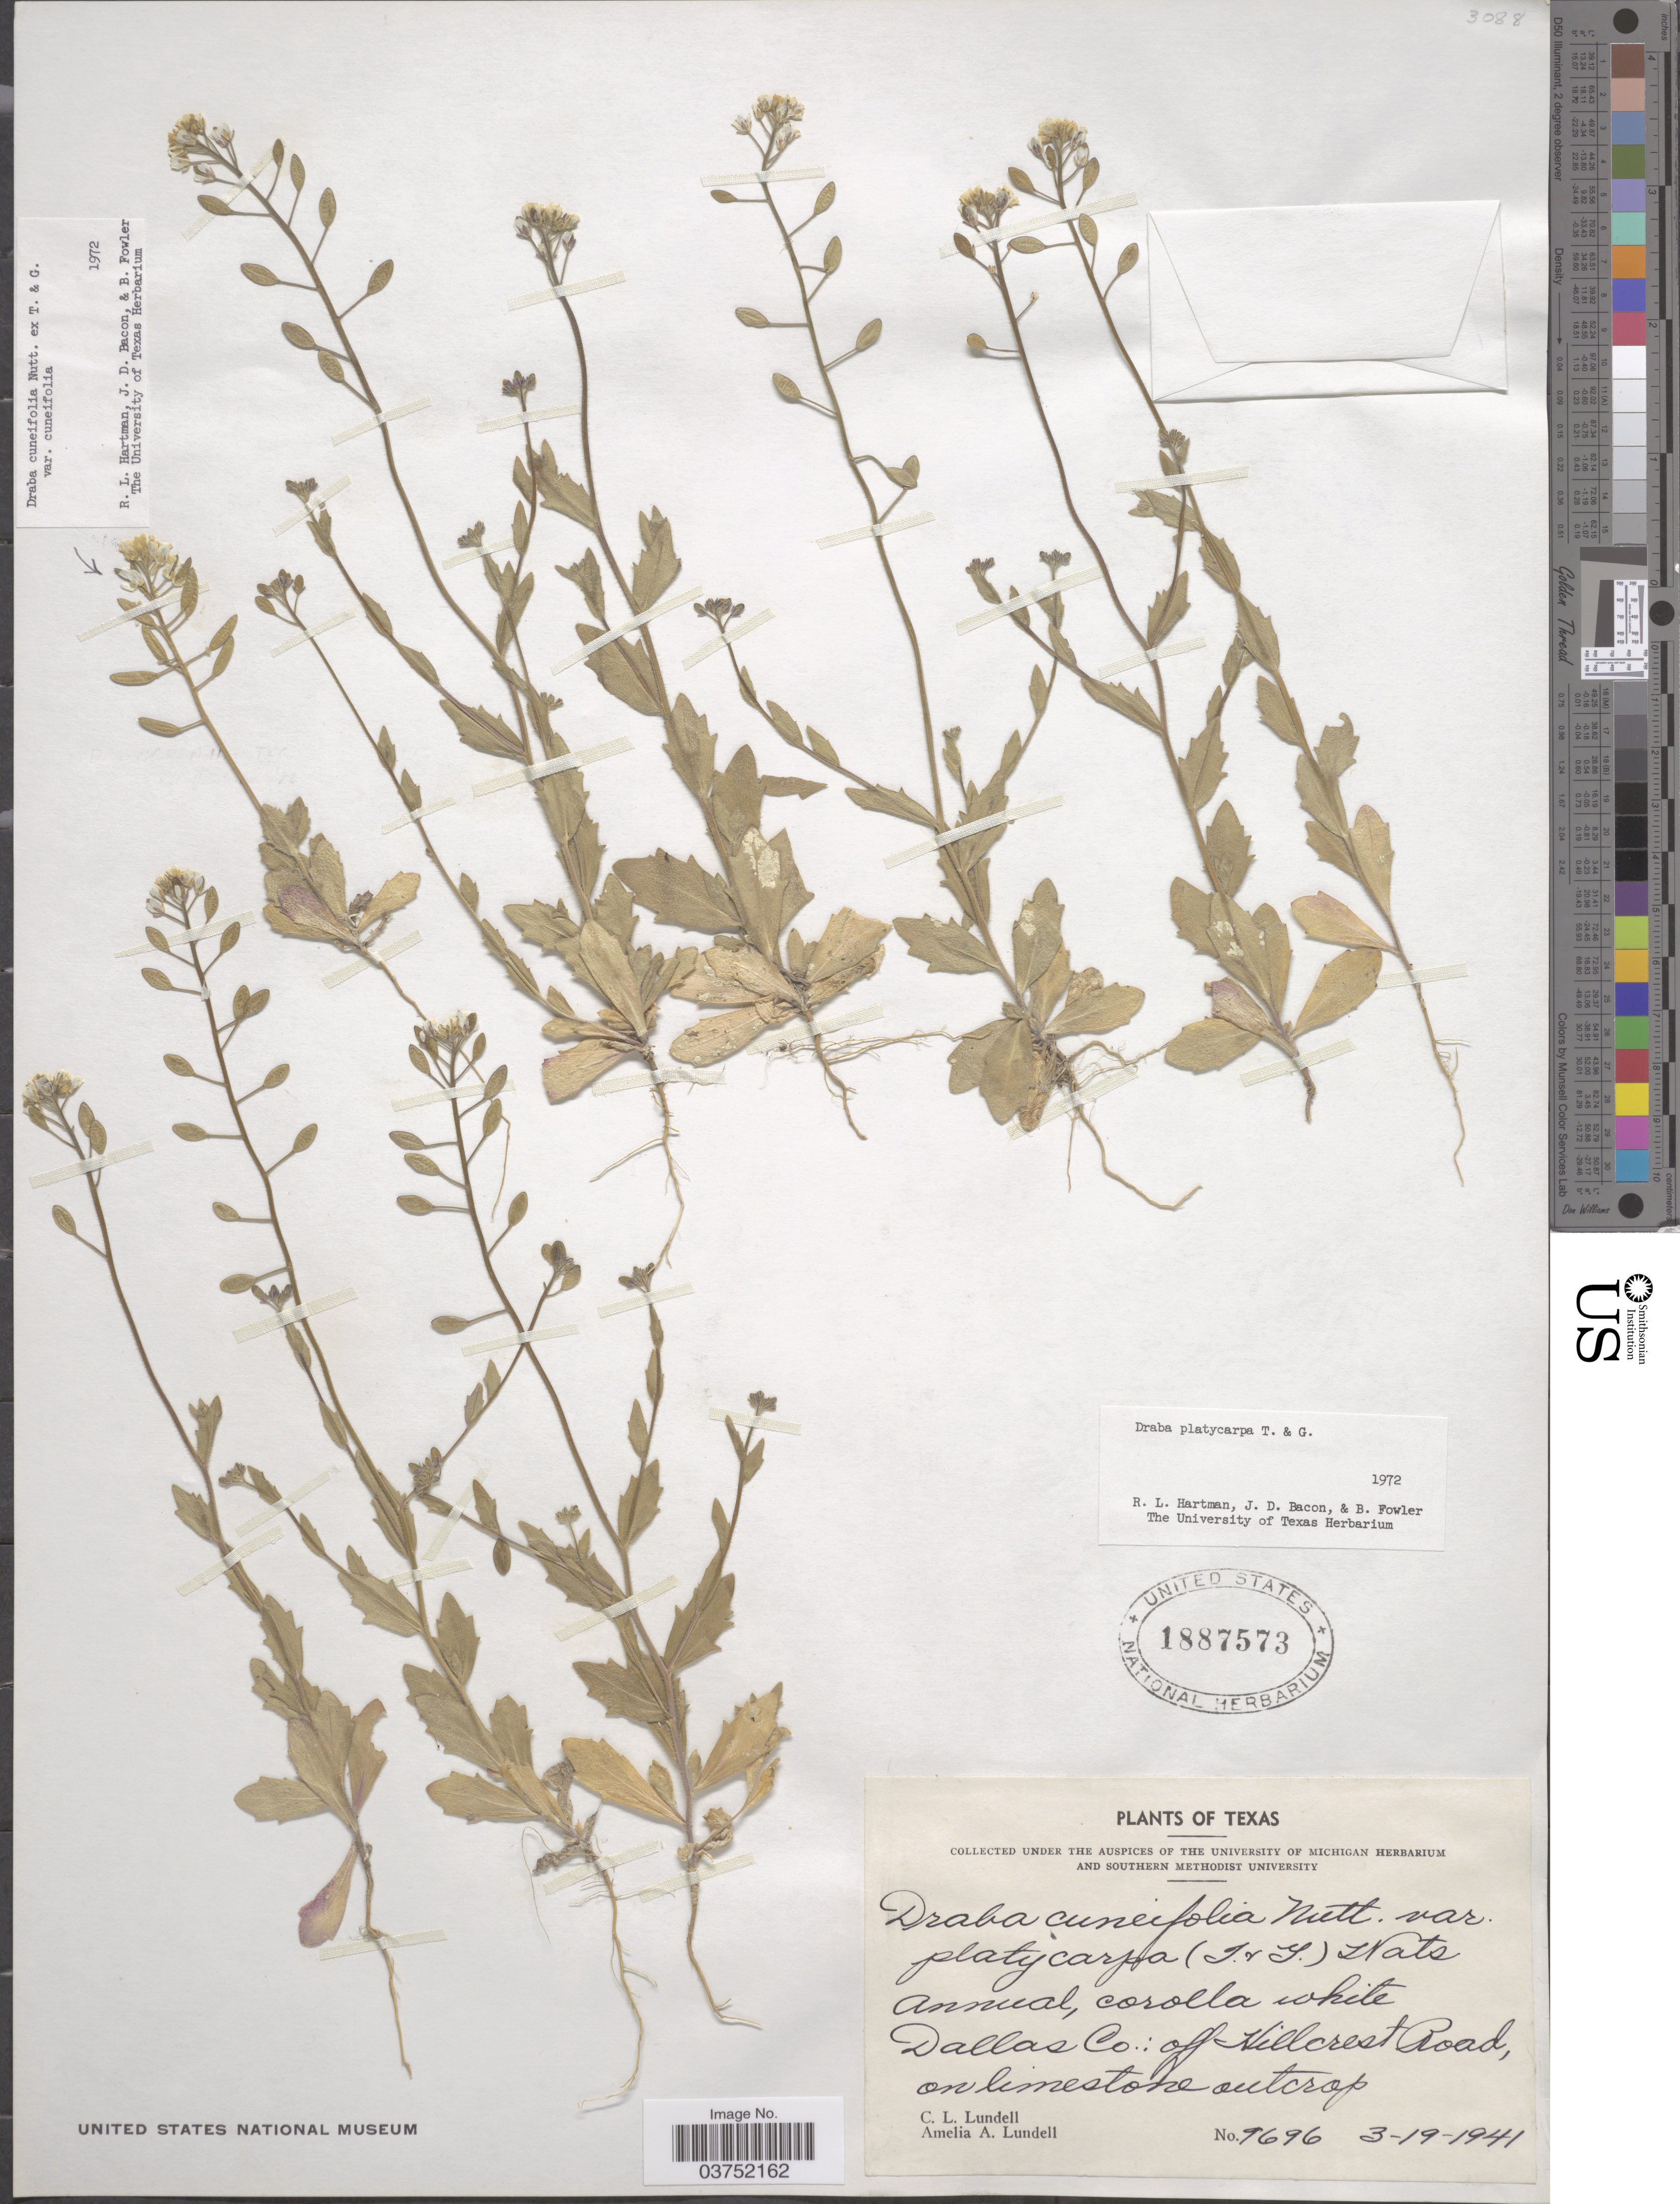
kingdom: Plantae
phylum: Tracheophyta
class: Magnoliopsida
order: Brassicales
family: Brassicaceae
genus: Draba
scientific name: Draba platycarpa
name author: Torr. & A. Gray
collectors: C. L. Lundell & A. A. Lundell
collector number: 9696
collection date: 1941-03-19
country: United States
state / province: Texas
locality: Dallas Co.: off Hillcrest Road on limestone outcrop.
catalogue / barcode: US 1887573